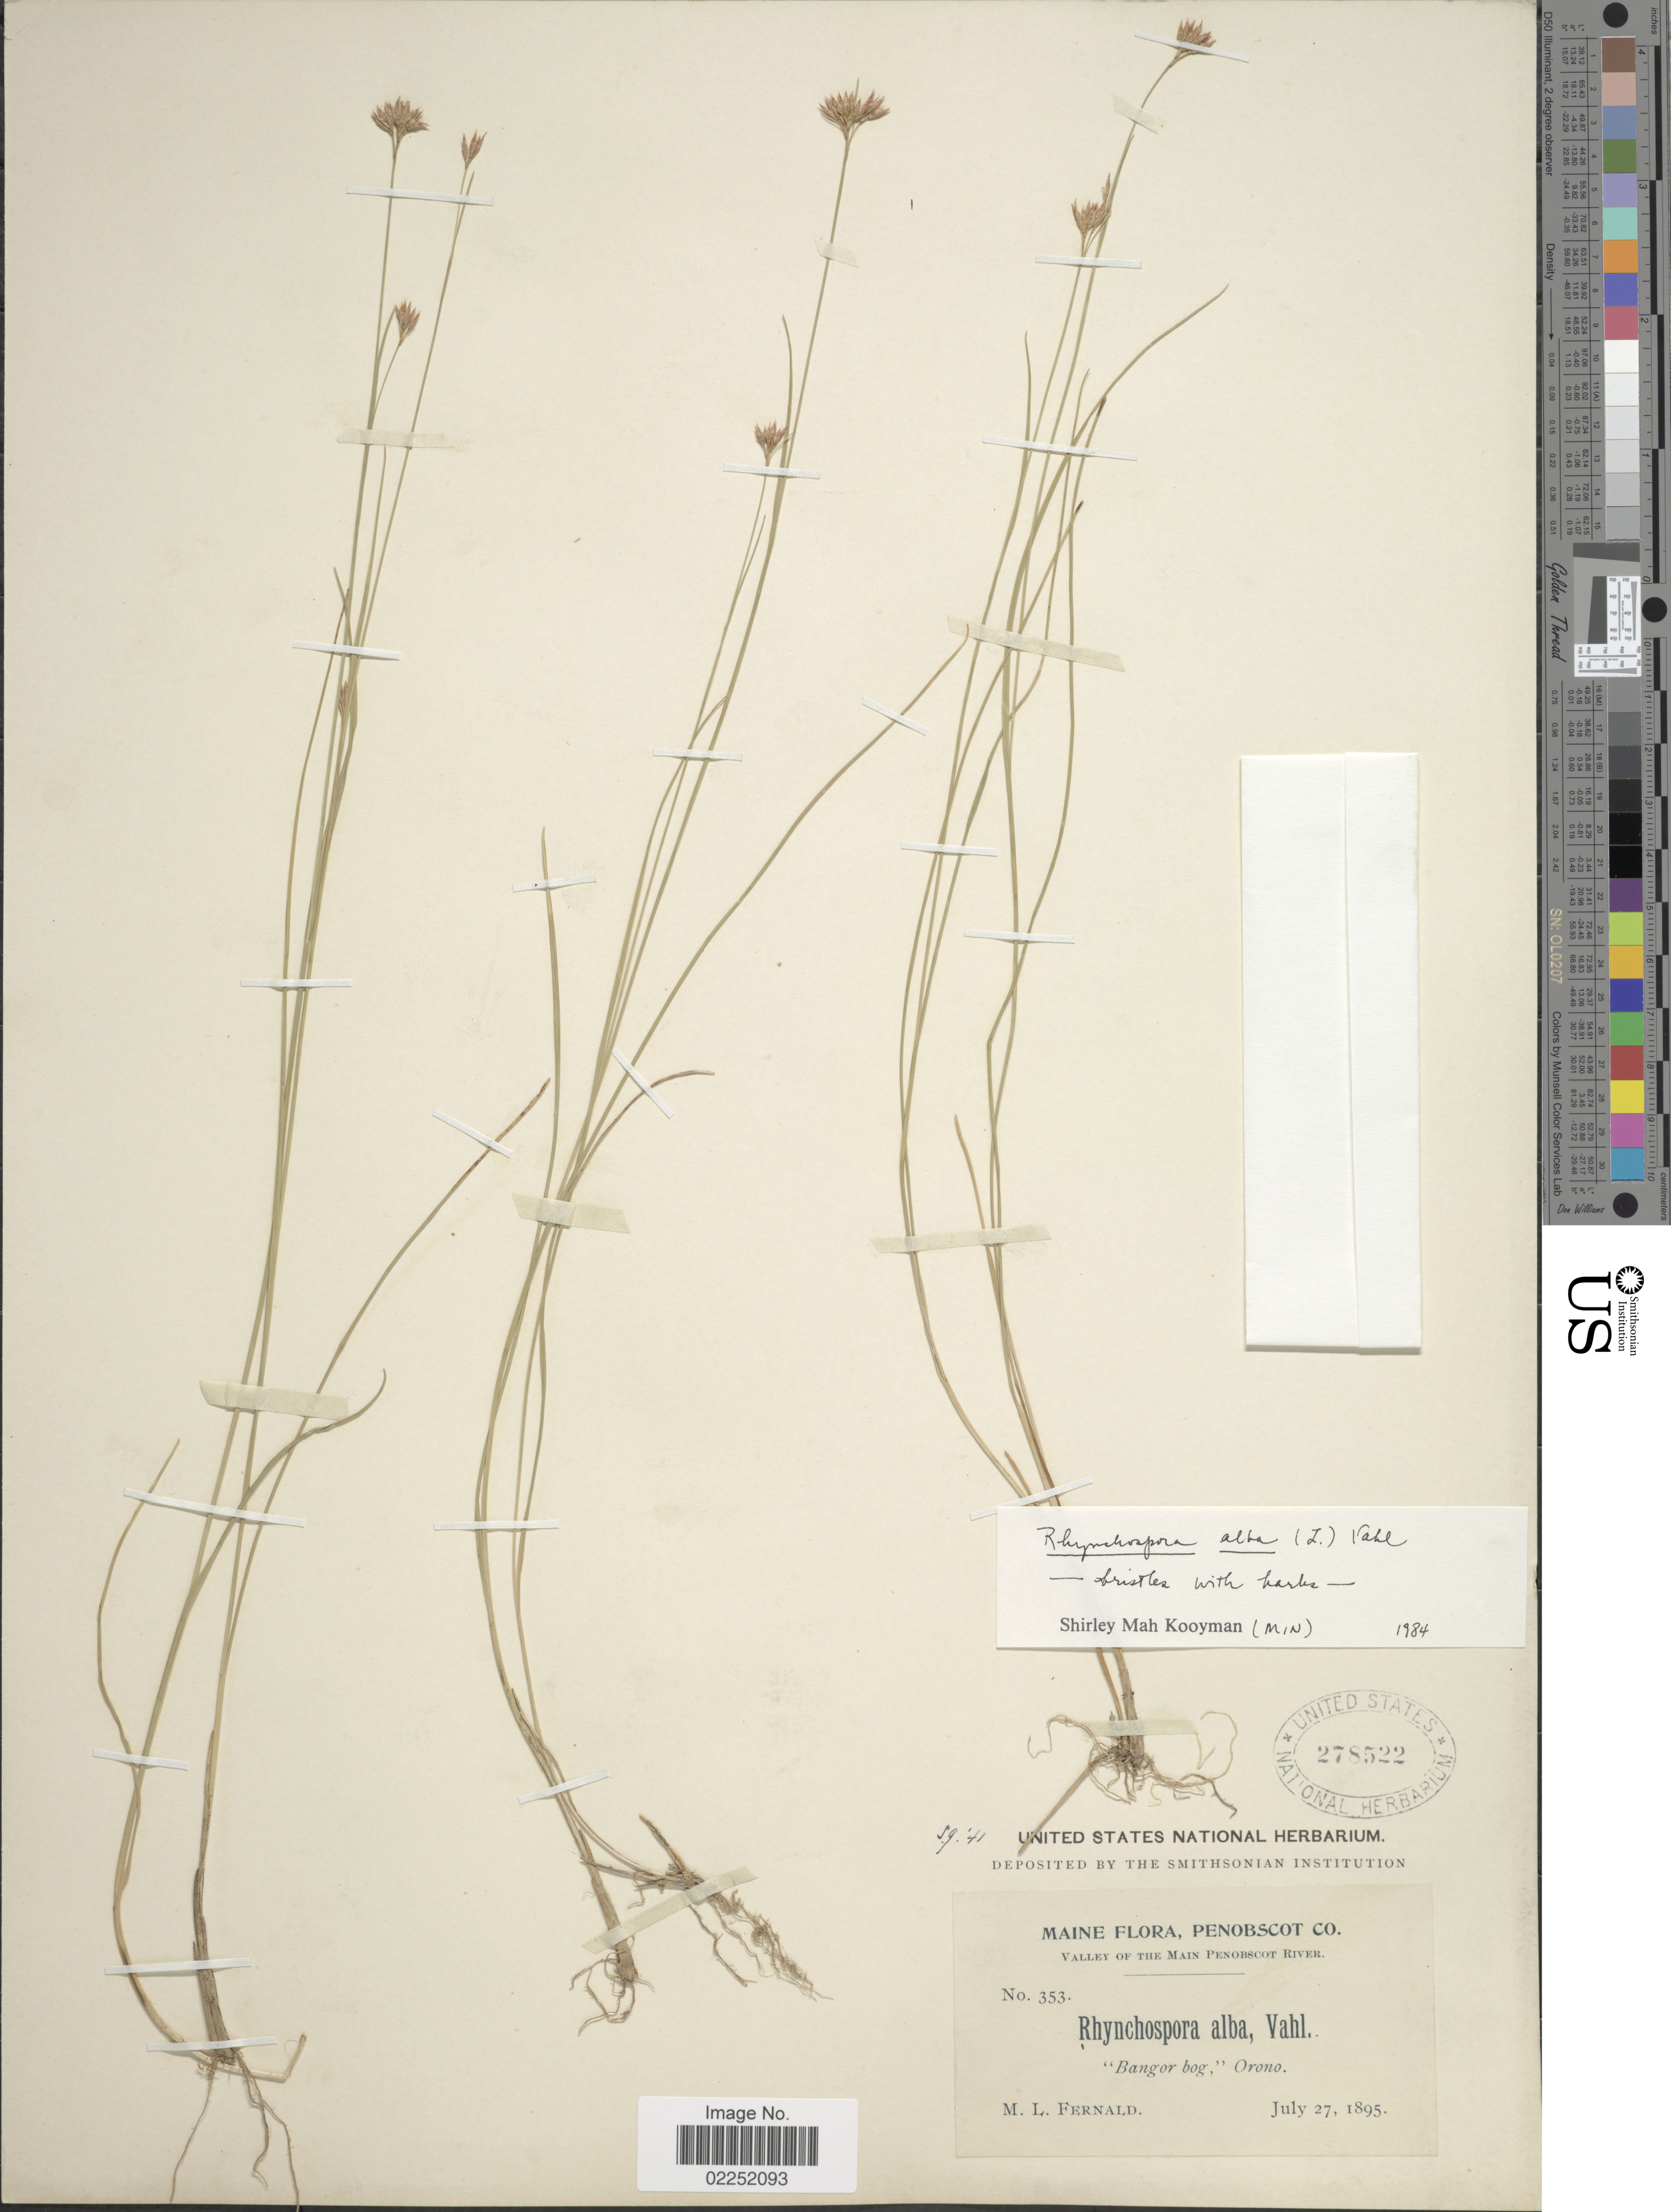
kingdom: Plantae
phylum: Tracheophyta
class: Liliopsida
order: Poales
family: Cyperaceae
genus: Rhynchospora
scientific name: Rhynchospora alba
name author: (L.) Vahl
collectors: M. L. Fernald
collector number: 353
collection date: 1895-07-27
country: United States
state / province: Maine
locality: Penobscot Co, Valley of the Main Penobscot River 'Bangor bog,' Orono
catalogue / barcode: US 278522